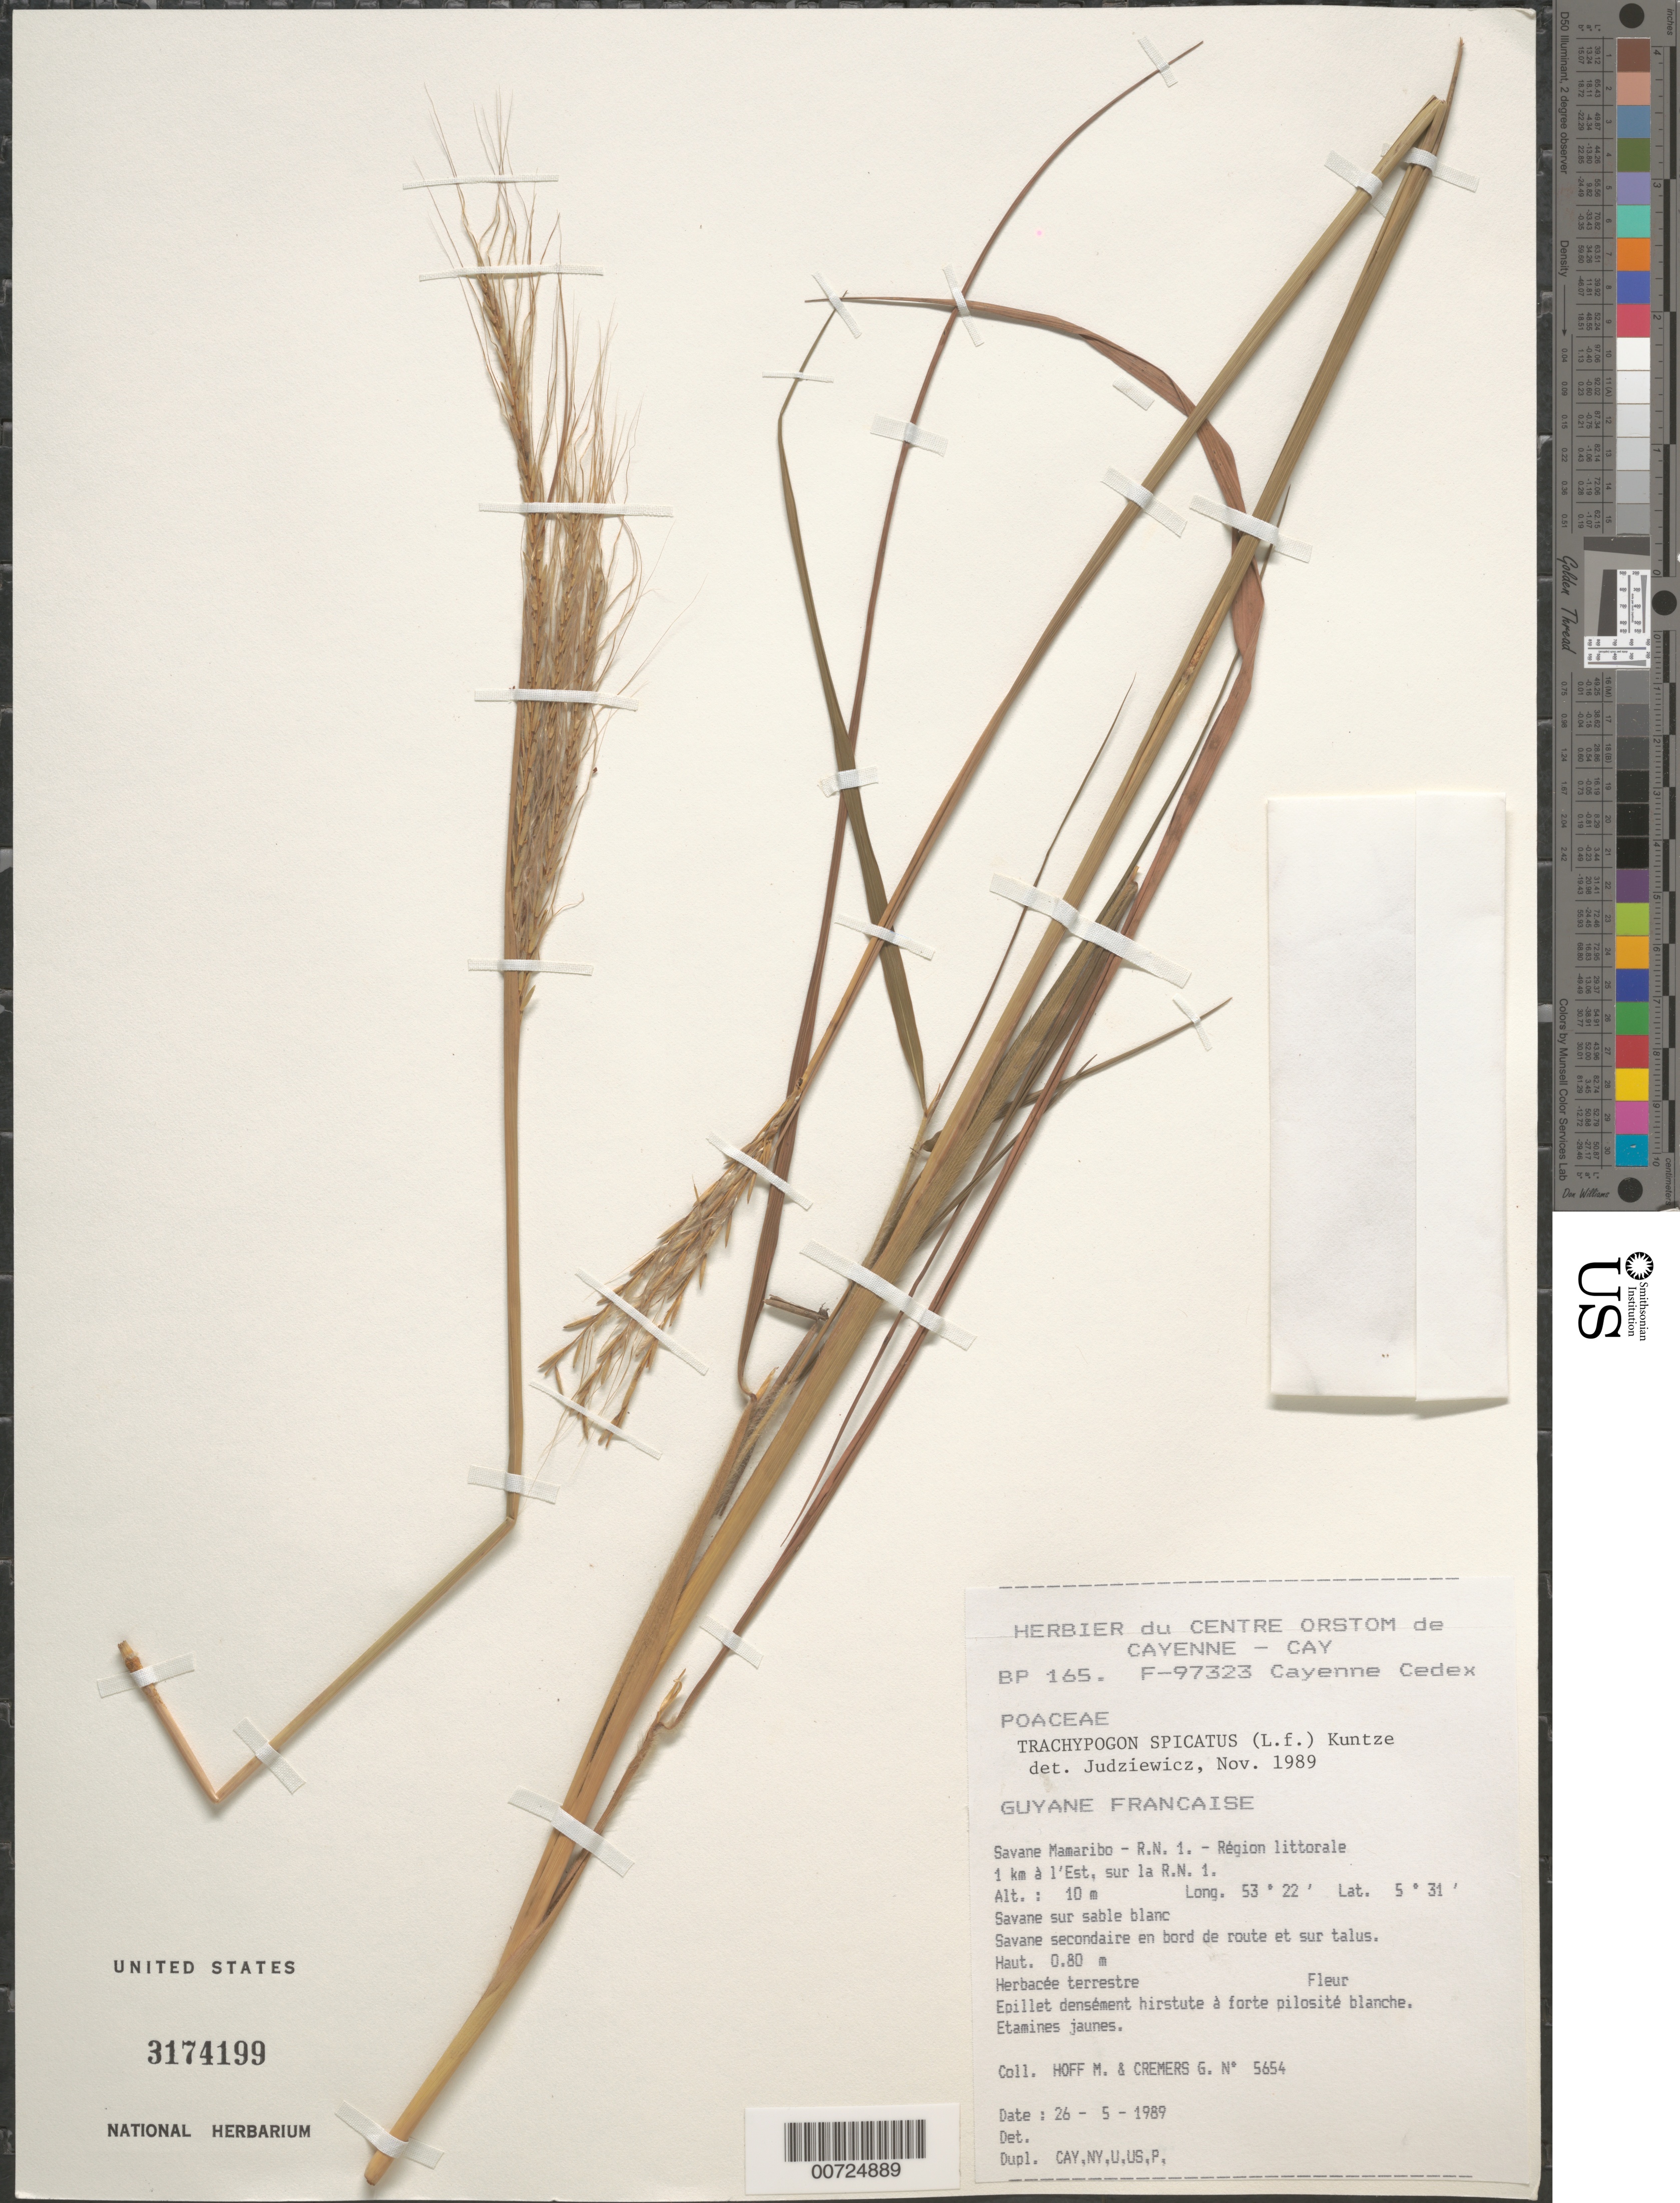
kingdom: Plantae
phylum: Tracheophyta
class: Liliopsida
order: Poales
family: Poaceae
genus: Trachypogon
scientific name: Trachypogon spicatus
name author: (L. f.) Kuntze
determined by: Judziewicz, E. J.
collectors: M. Hoff & G. Cremers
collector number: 5654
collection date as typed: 26-May-89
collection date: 1989-05-26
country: French Guiana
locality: Savane Mamaribo, R.N. 1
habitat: Savanna on white sand; secondary savanna along road and talus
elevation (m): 10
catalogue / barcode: US 3174199